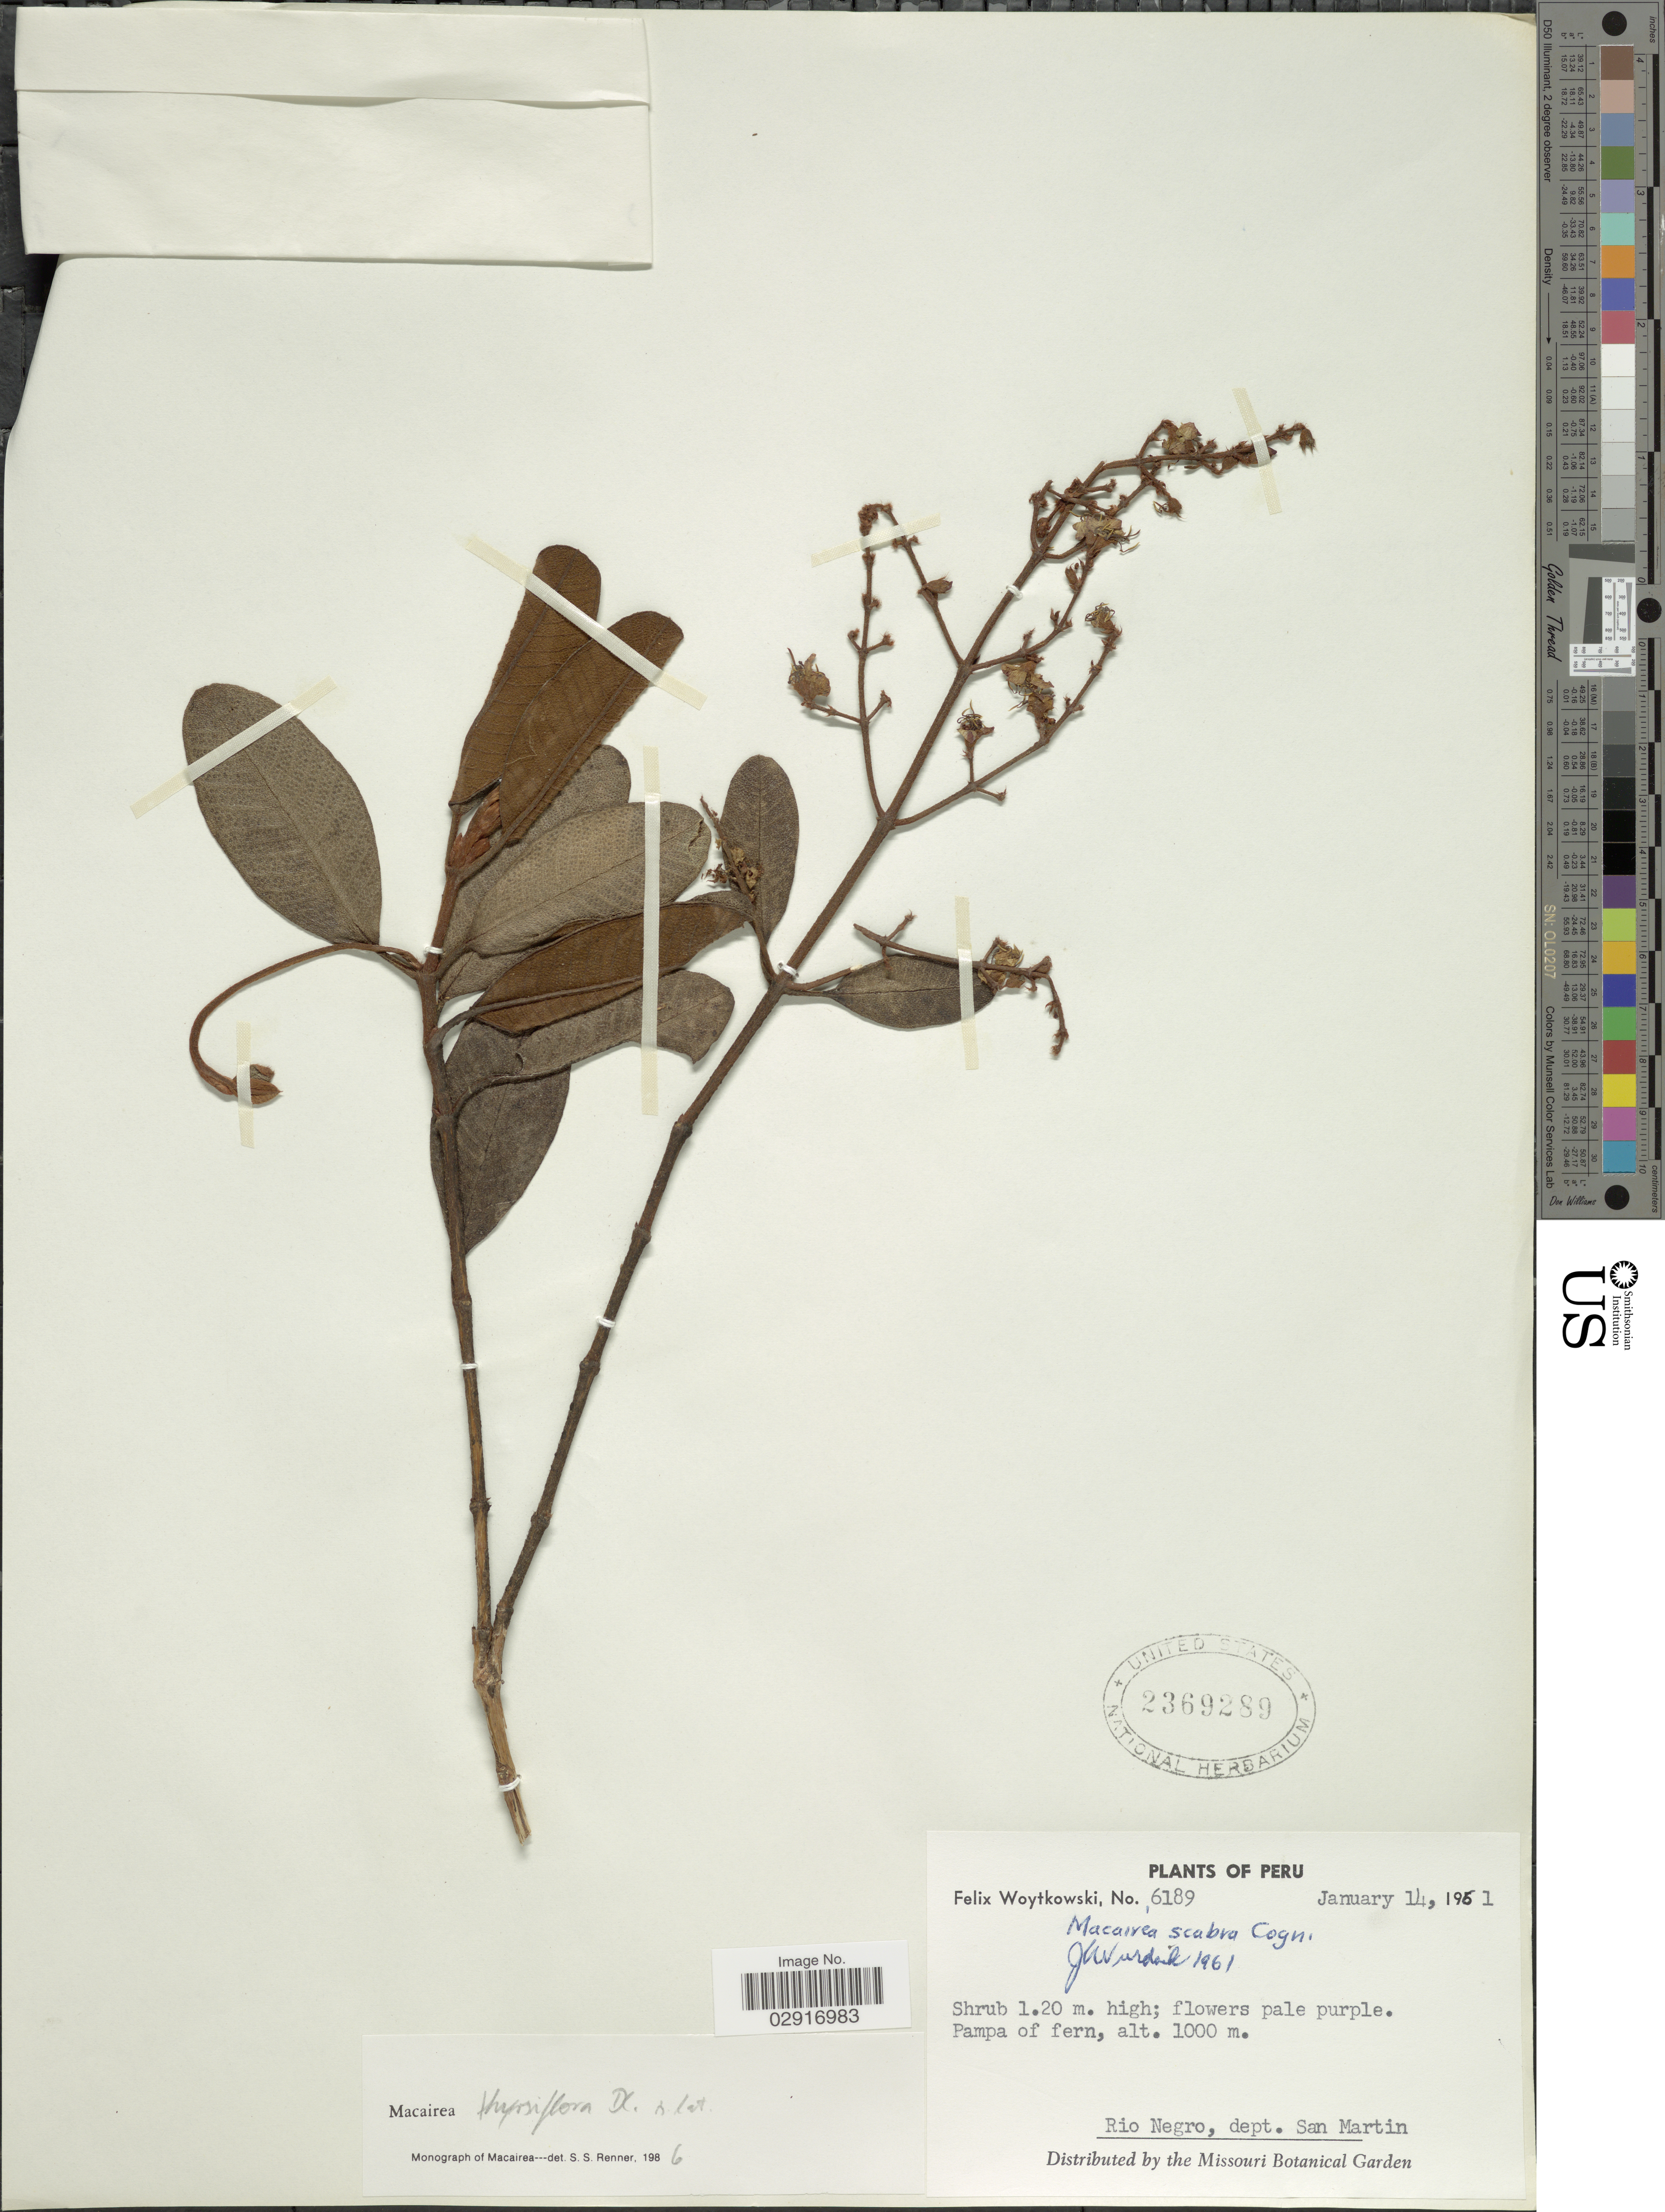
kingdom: Plantae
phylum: Tracheophyta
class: Magnoliopsida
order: Myrtales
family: Melastomataceae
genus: Macairea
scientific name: Macairea aspera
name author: N.E. Br.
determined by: Nunes da Silva, Diego, (RB), Jardim Botanico do Rio de Janeiro - Herbario (BRAZIL)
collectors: F. Woytkowski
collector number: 6189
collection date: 1961-01-14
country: Peru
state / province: San Martín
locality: Rio Negro, dept. San Martin.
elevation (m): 1000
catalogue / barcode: US 2369289